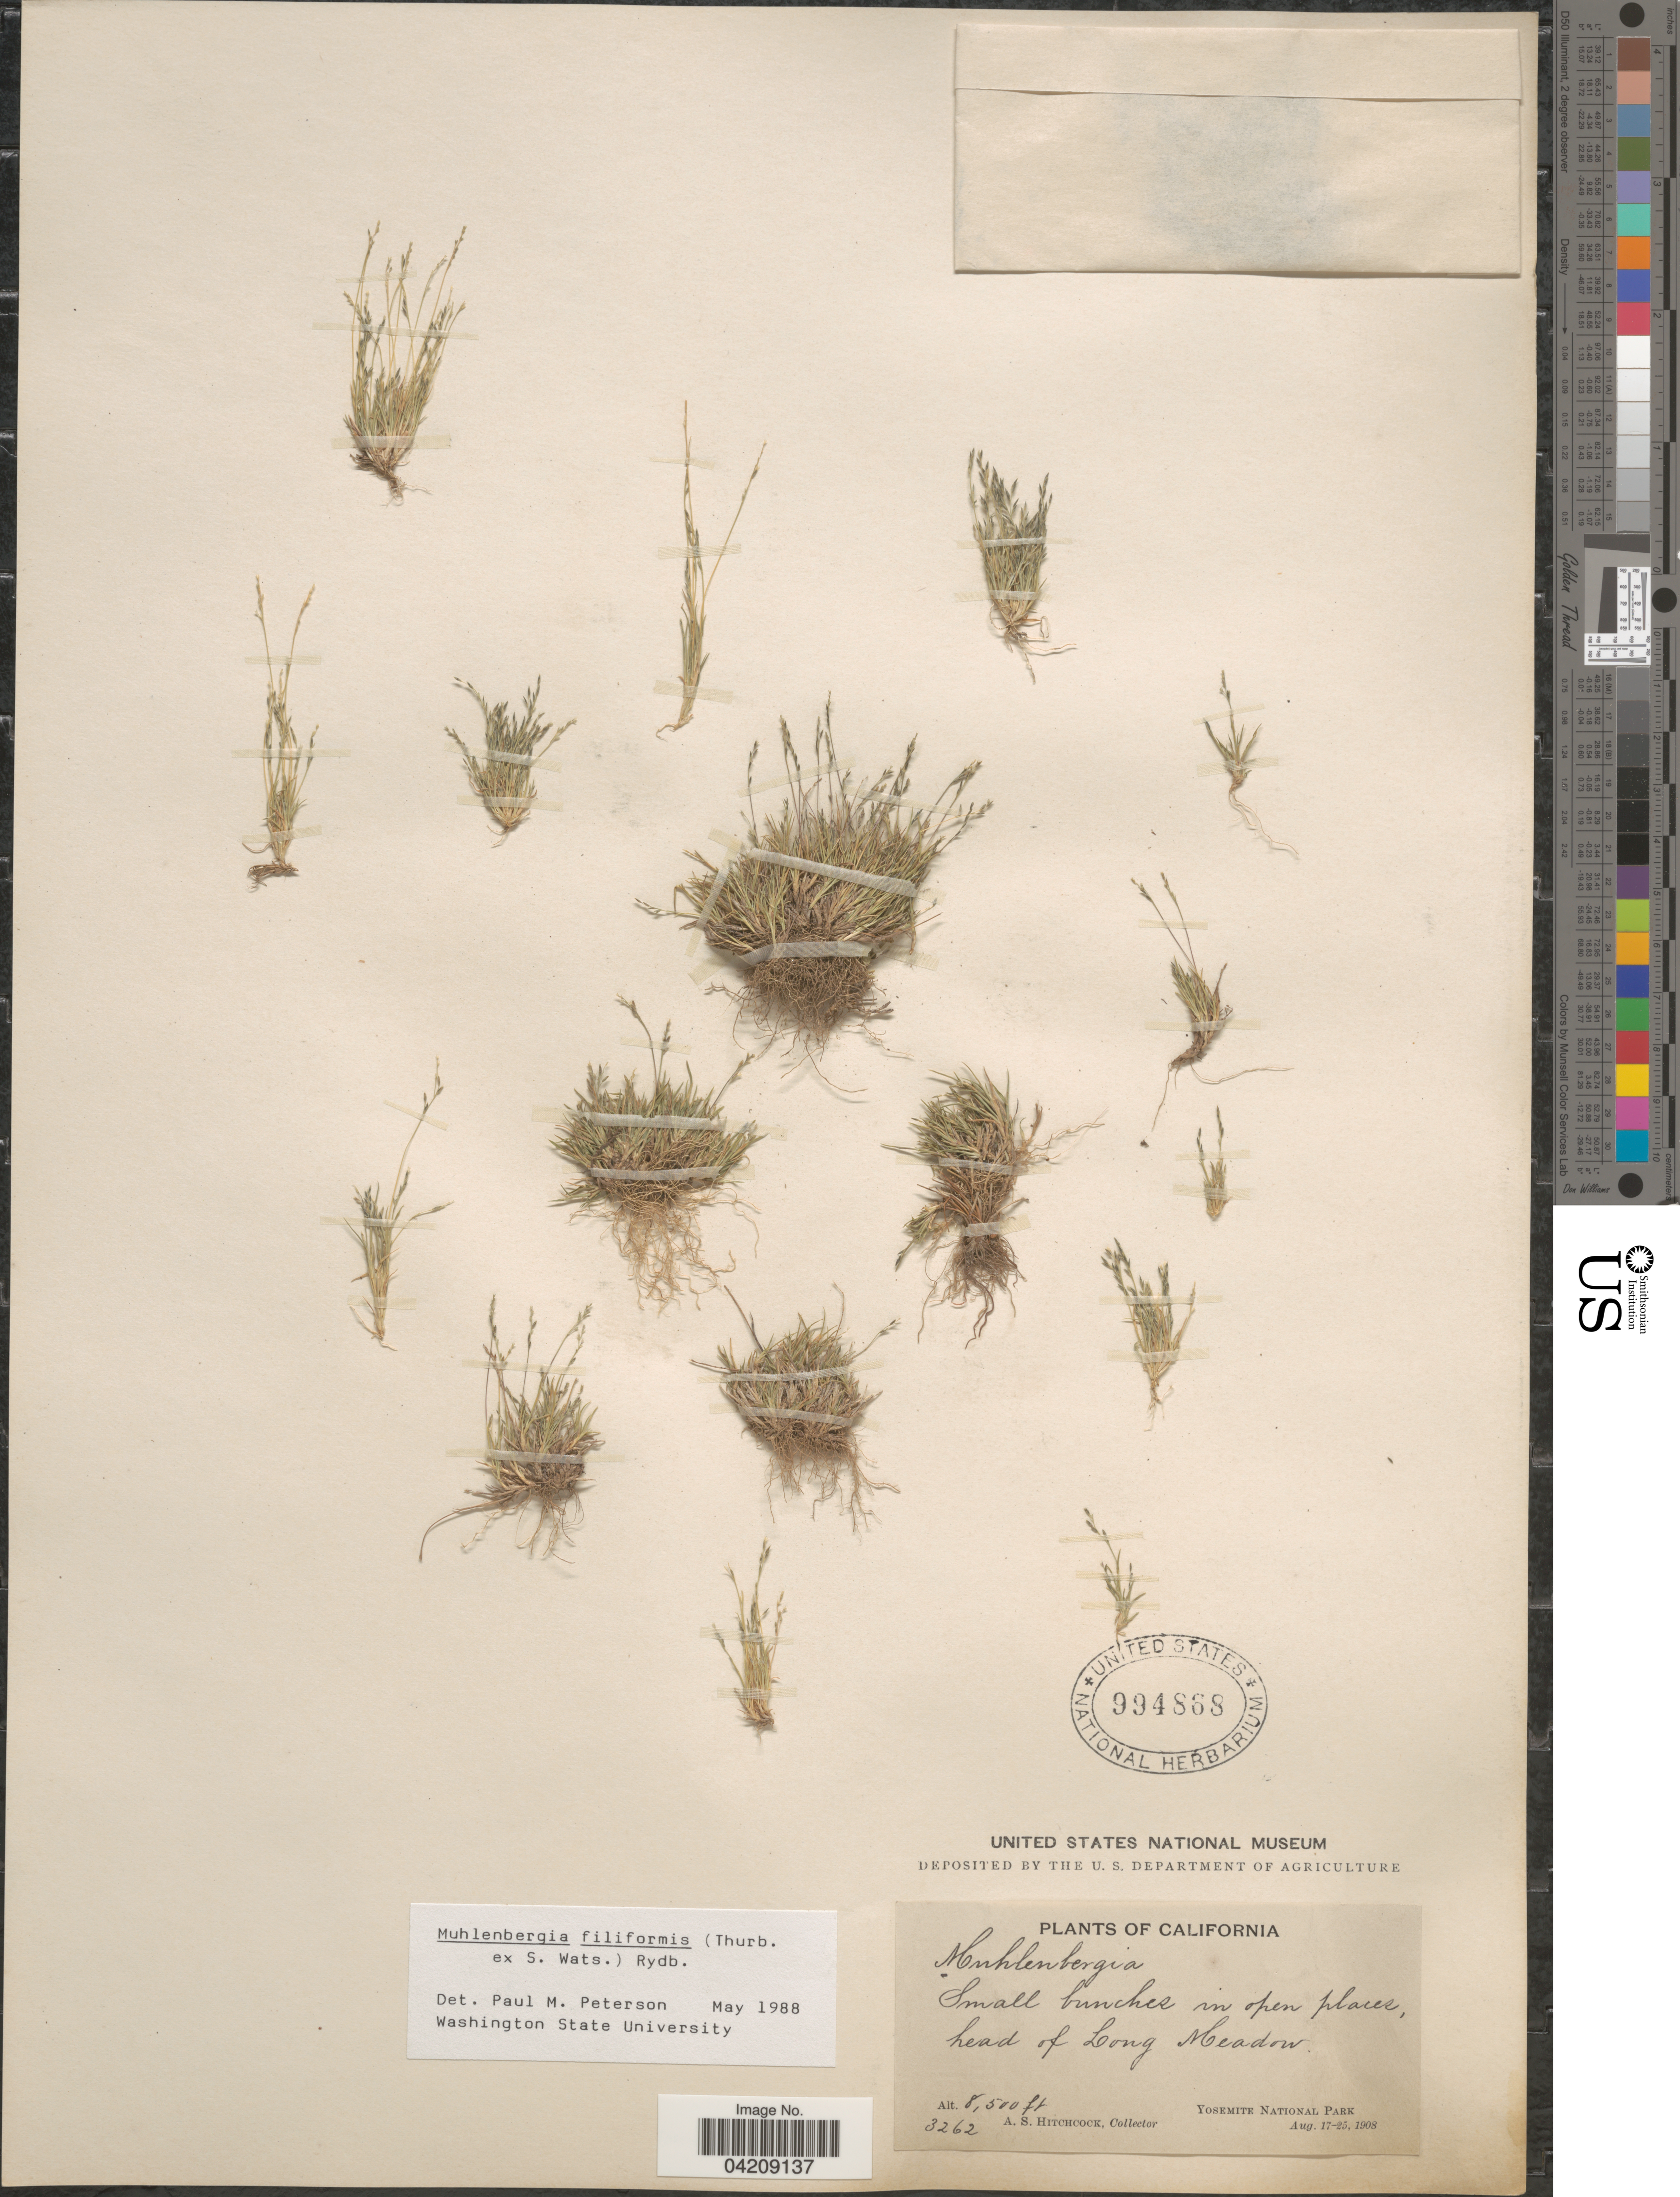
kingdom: Plantae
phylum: Tracheophyta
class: Liliopsida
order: Poales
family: Poaceae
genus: Muhlenbergia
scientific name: Muhlenbergia filiformis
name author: (Thurb. ex S. Watson) Rydb.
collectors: A. S. Hitchcock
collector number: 3262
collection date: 1908-08-17/1908-08-25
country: United States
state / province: California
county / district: Mariposa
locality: Small bunches in open places, head of Long Meadow. Yosemite National Park.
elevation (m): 2591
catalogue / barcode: US 994868